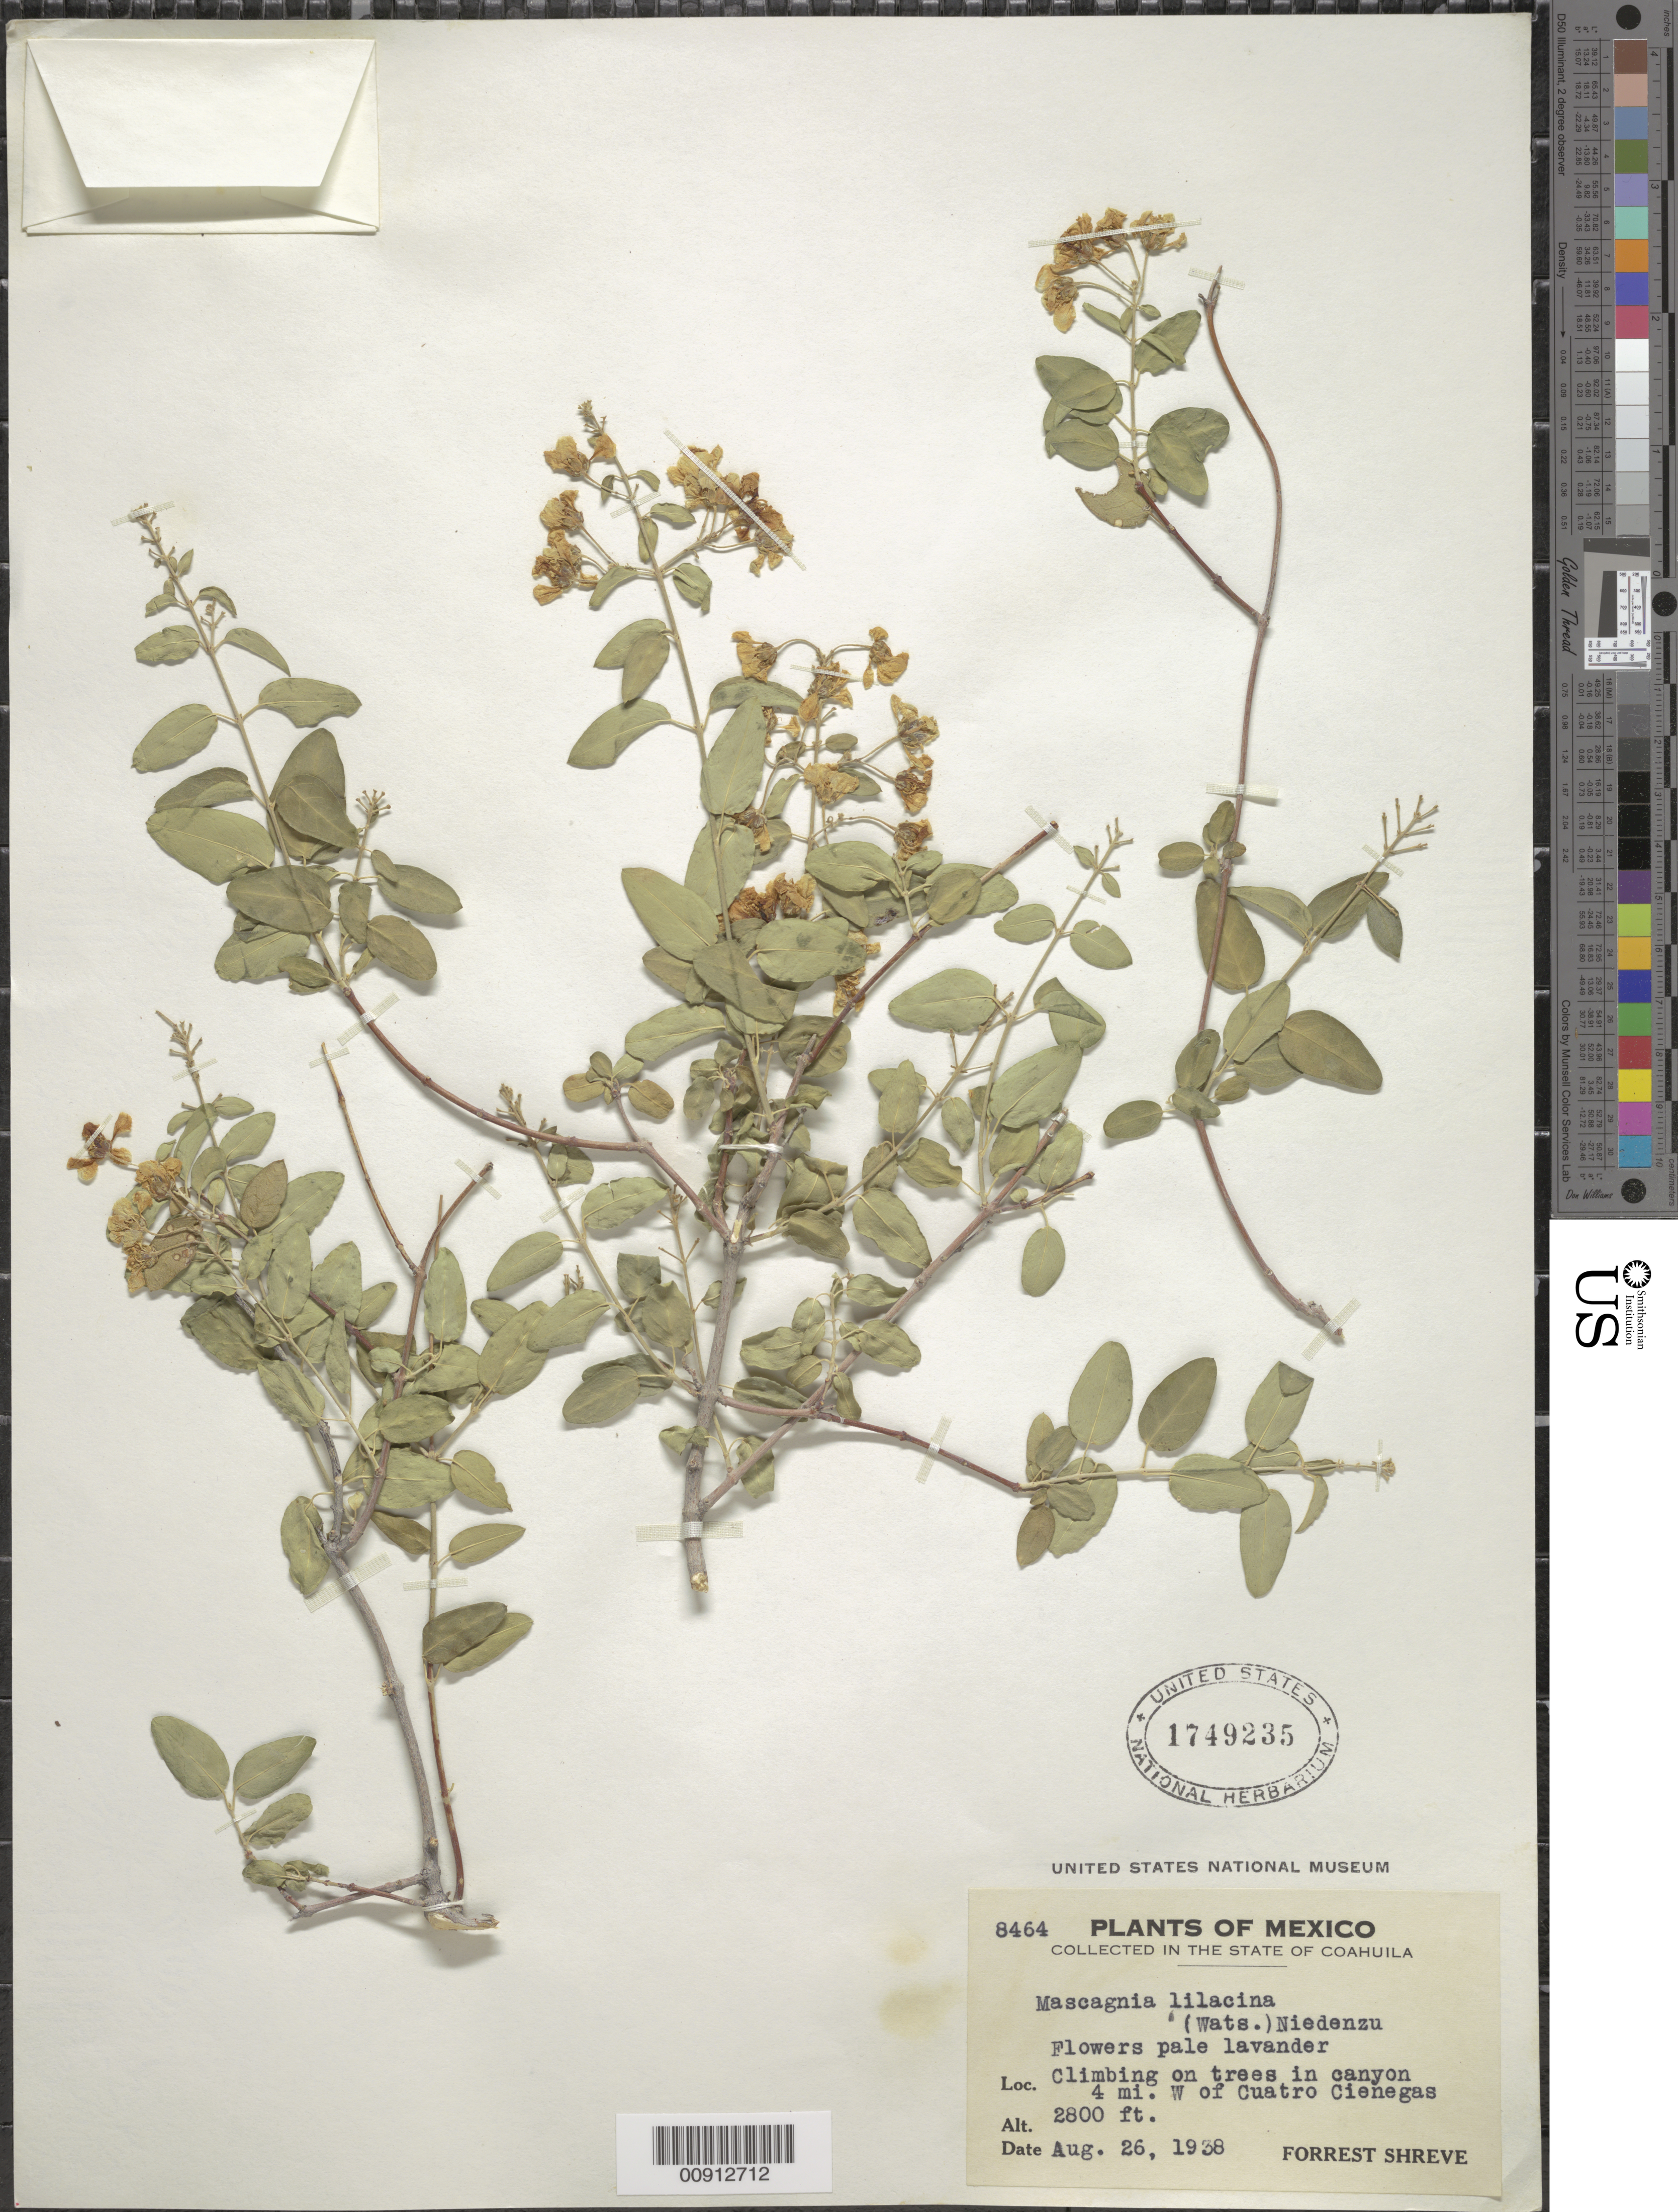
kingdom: Plantae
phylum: Tracheophyta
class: Magnoliopsida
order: Malpighiales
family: Malpighiaceae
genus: Mascagnia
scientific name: Mascagnia lilacina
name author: (S. Watson) Nied.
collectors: F. Shreve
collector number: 8464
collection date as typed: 26 Aug 1938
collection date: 1938-08-26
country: Mexico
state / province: Coahuila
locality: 4 mi. W of Cuatro Cienagas, State of Coahuila.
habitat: Climbing on trees in canyon.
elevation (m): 853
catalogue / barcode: US 1749235